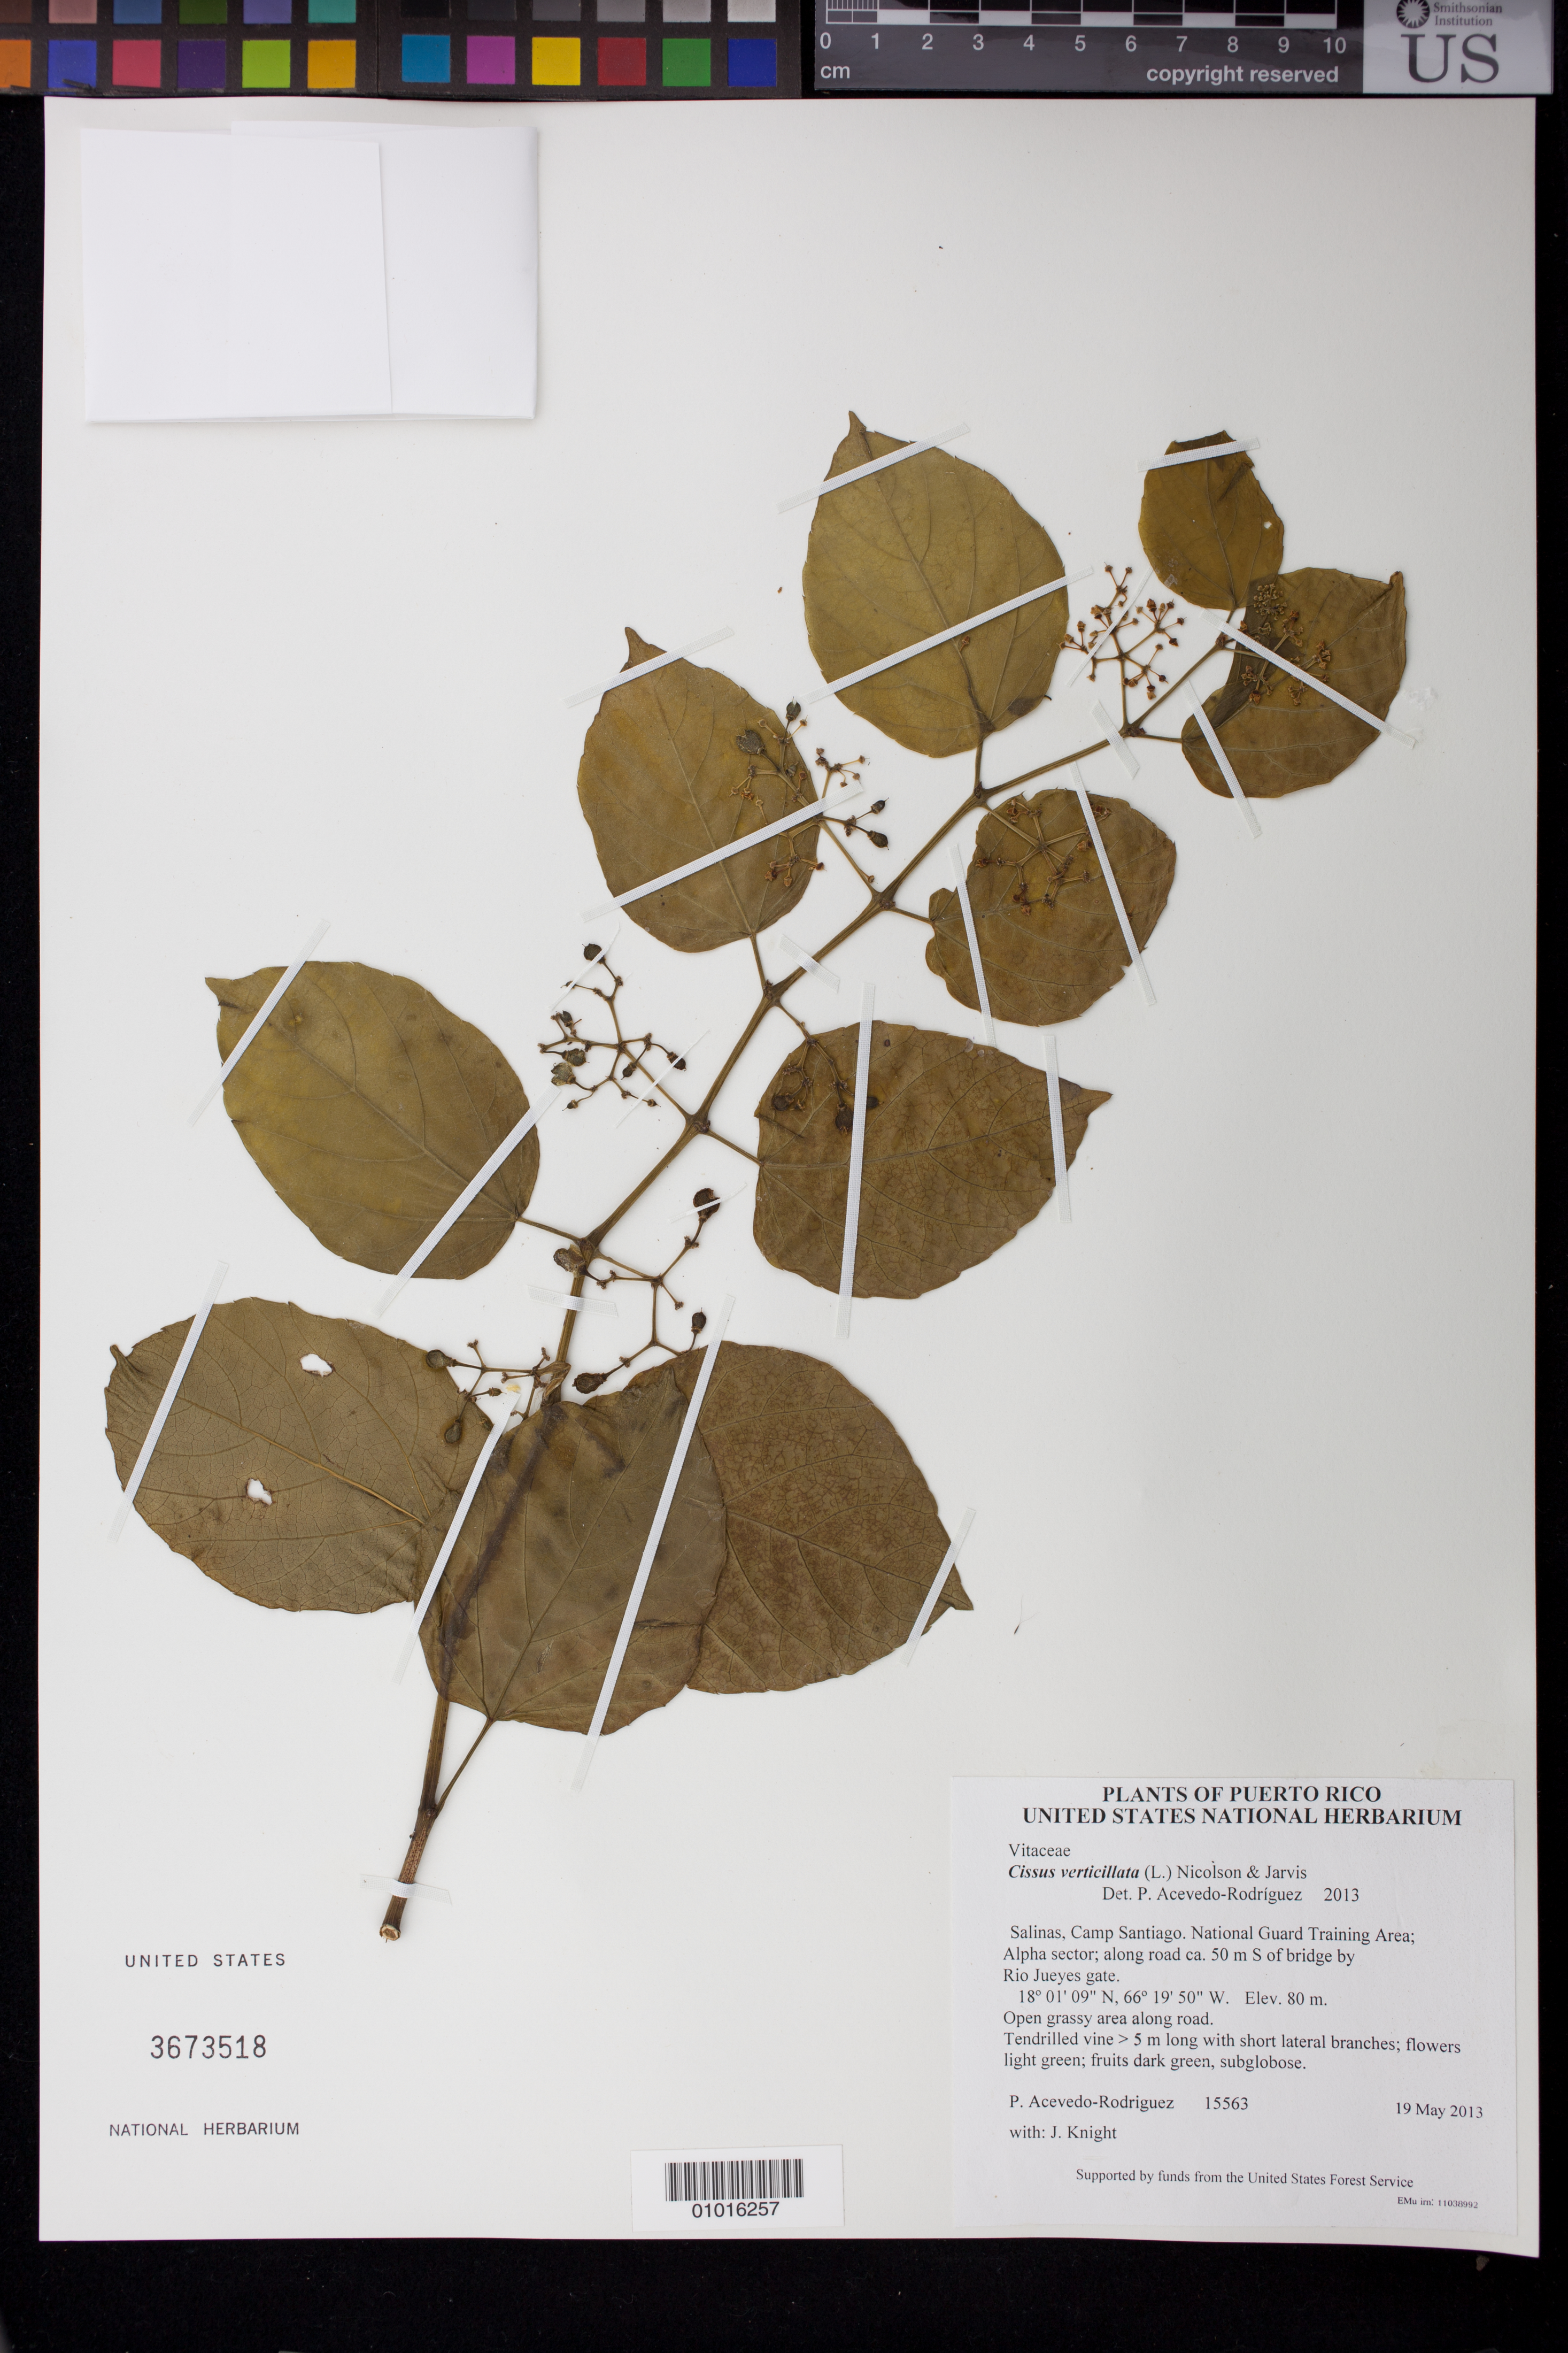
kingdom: Plantae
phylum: Tracheophyta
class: Magnoliopsida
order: Vitales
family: Vitaceae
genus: Cissus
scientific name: Cissus verticillata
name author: (L.) Nicolson & C.E. Jarvis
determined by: Acevedo-Rodríguez, P., (BOT), Smithsonian Institution - National Museum of Natural History (UNITED STATES)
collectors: P. Acevedo-Rodr. & J. Knight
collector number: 15563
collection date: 2013-05-19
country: Puerto Rico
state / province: Salinas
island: Puerto Rico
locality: Camp Santiago. National Guard Training Area; Alpha sector; along road ca. 50 m S of bridge by Rio Jueyes gate.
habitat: Open grassy area along road.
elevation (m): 80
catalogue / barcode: US 3673518